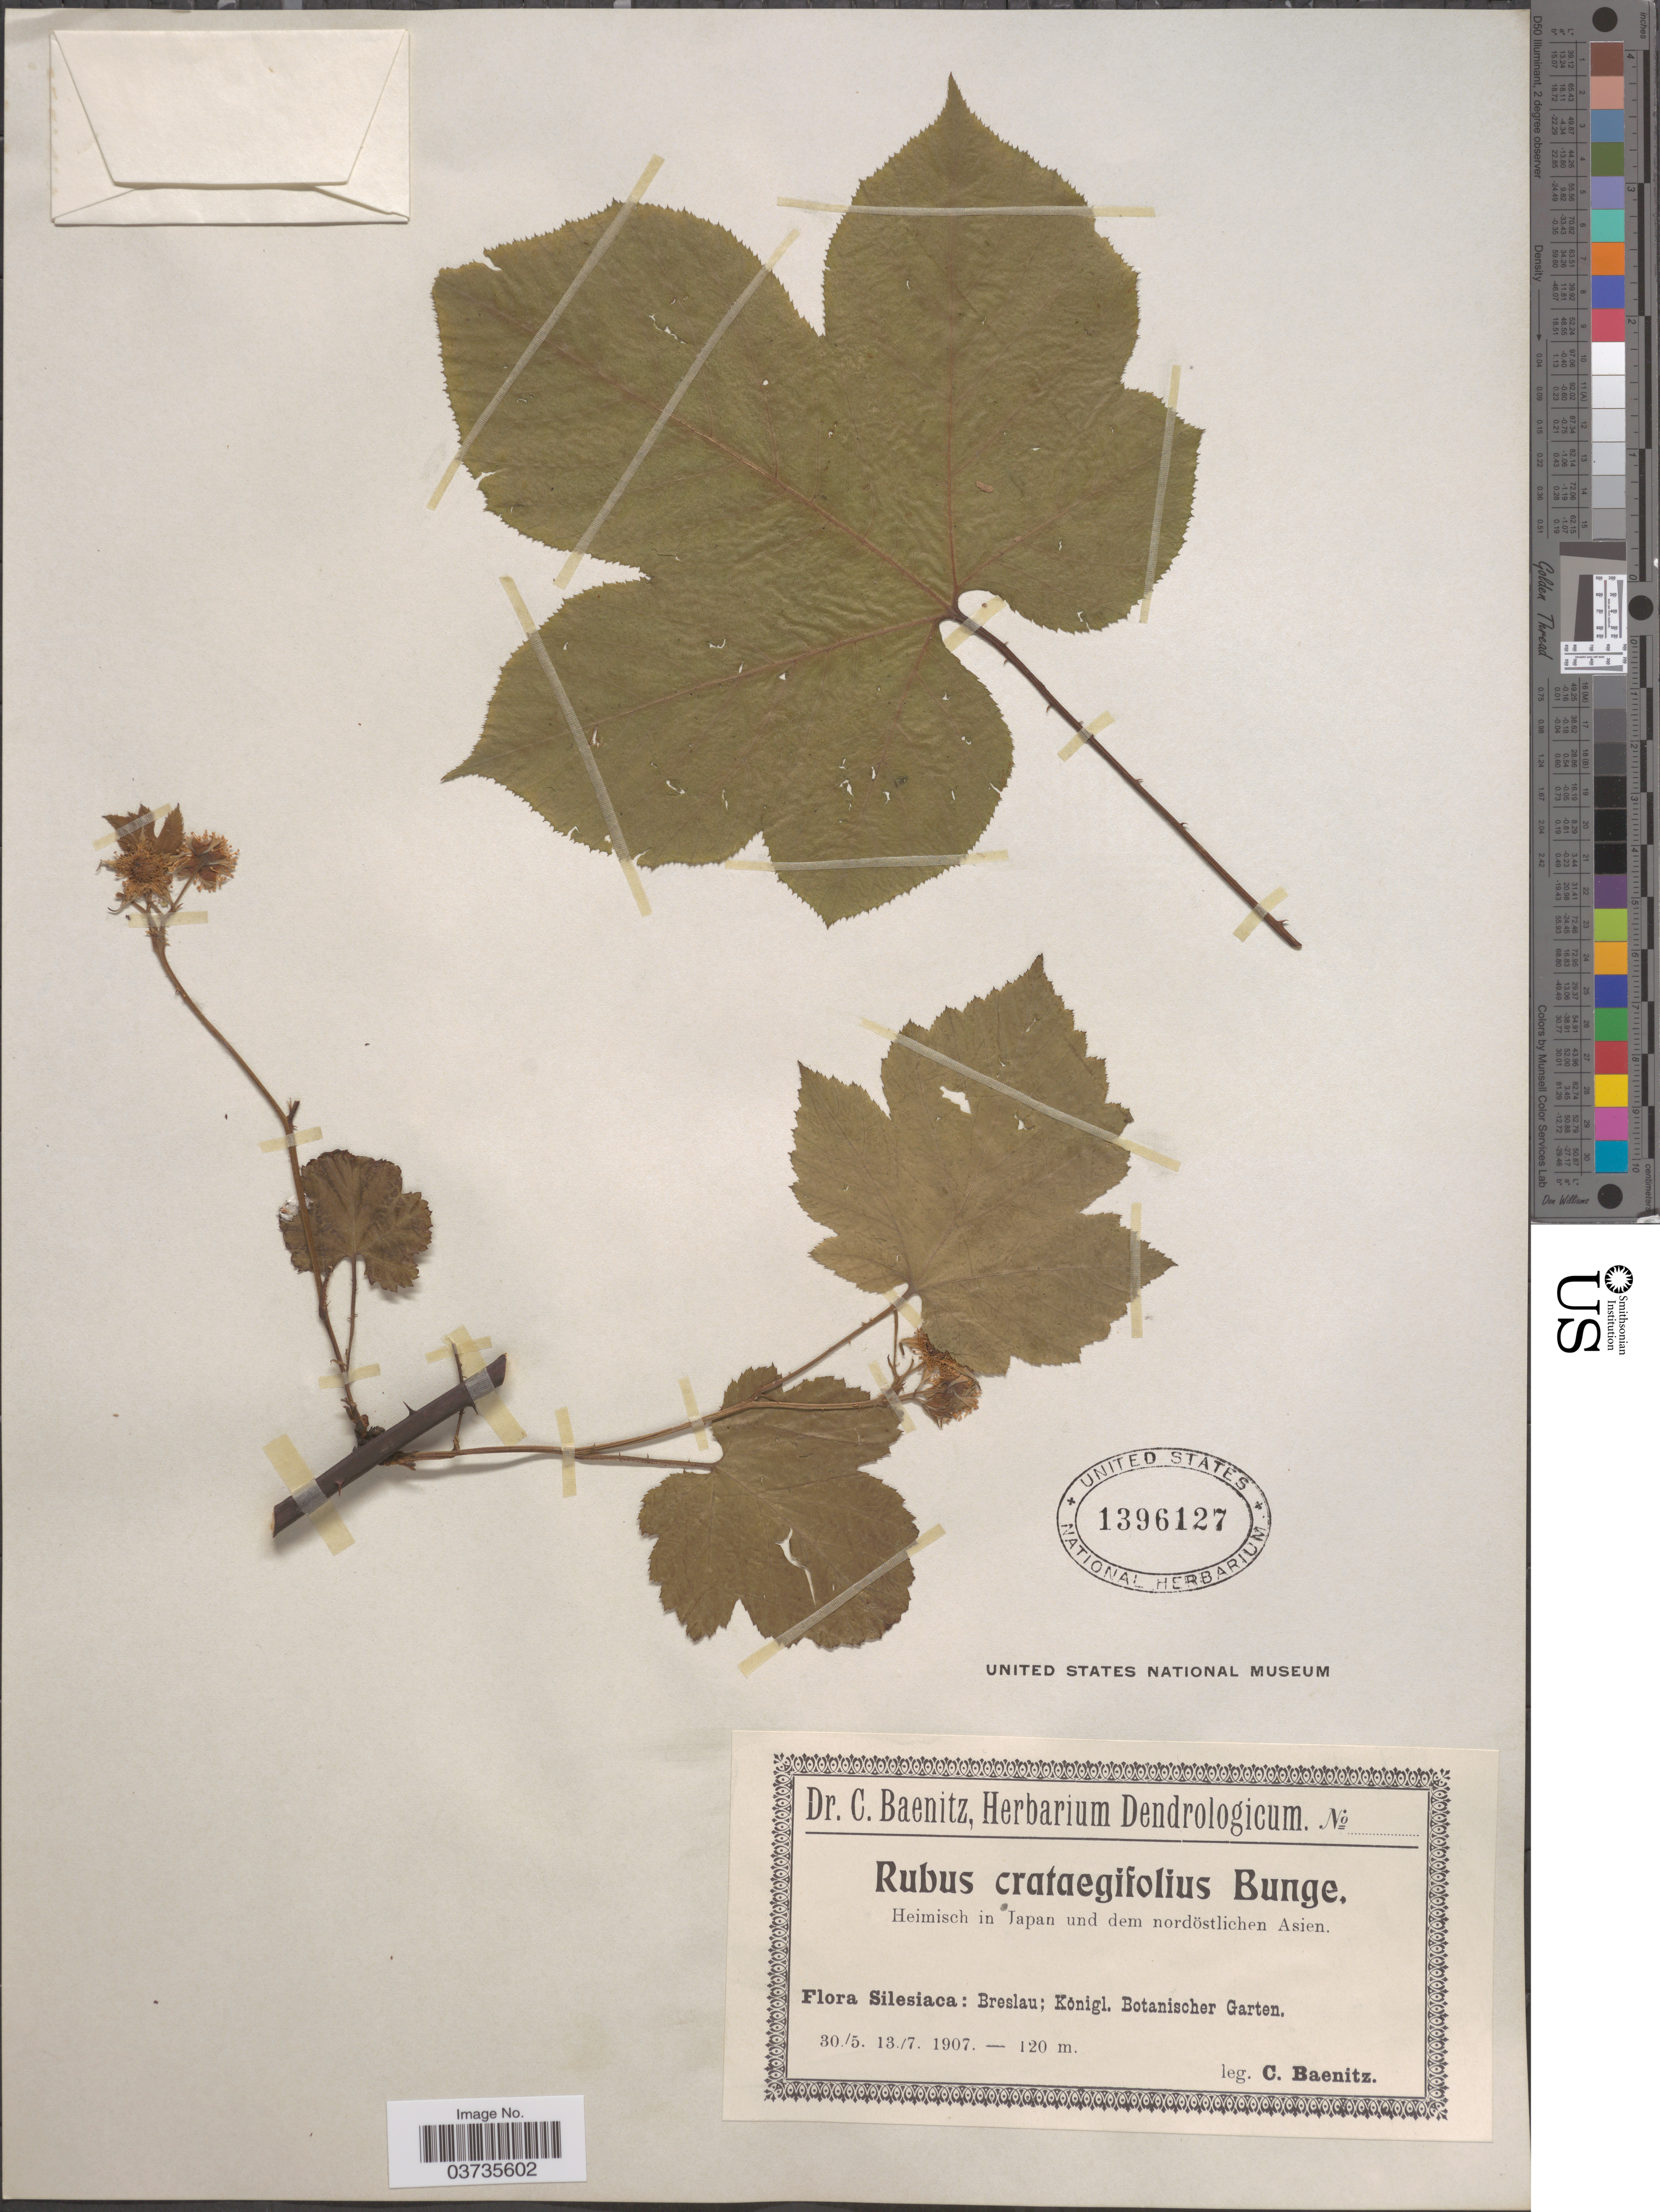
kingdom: Plantae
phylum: Tracheophyta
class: Magnoliopsida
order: Rosales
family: Rosaceae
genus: Rubus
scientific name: Rubus crataegifolius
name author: Bunge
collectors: C. G. Baenitz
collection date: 1907-05-30/1907-07-13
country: Poland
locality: Silesiaca: Breslau: Königl. Botanischer Garten.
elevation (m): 120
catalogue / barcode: US 1396127